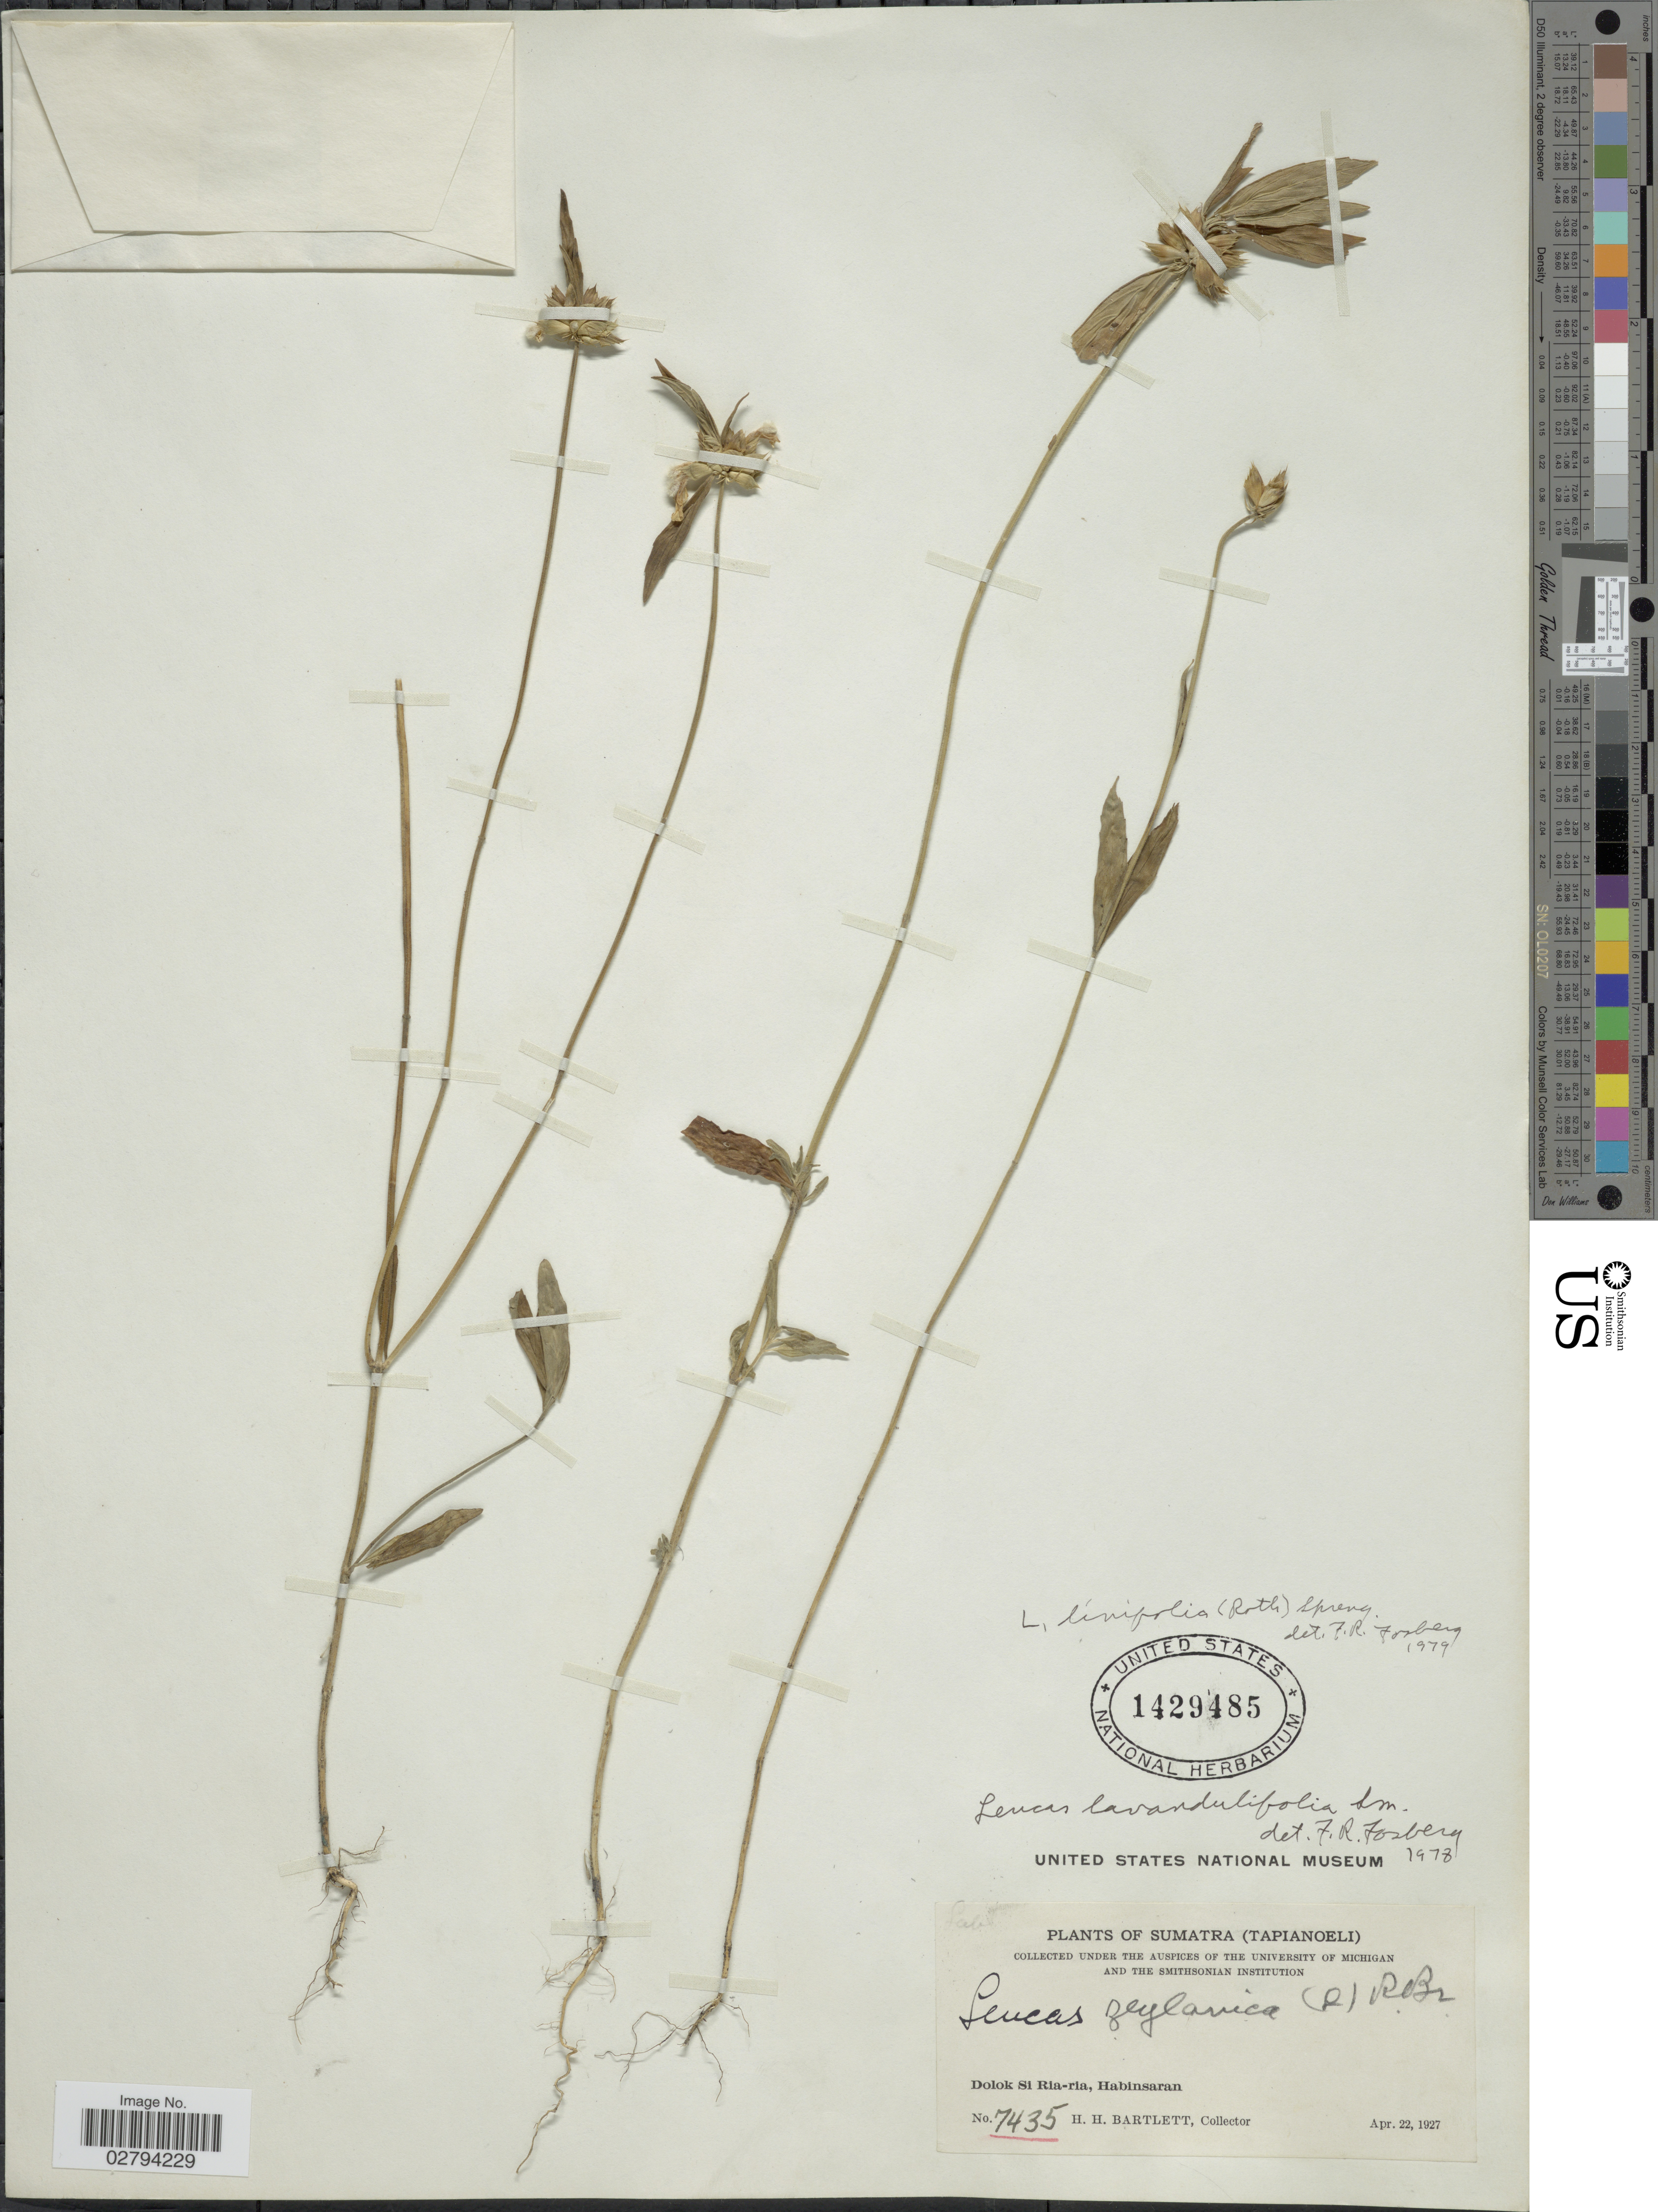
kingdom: Plantae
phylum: Tracheophyta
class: Magnoliopsida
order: Lamiales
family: Lamiaceae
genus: Leucas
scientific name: Leucas lavandulifolia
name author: Small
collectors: H. H. Bartlett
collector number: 7435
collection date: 1927-04-22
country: Indonesia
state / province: Sumatra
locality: Sumatra (Tapianoeli), Dolok Si Ria-ria, Habinsaran.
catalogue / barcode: US 1429485